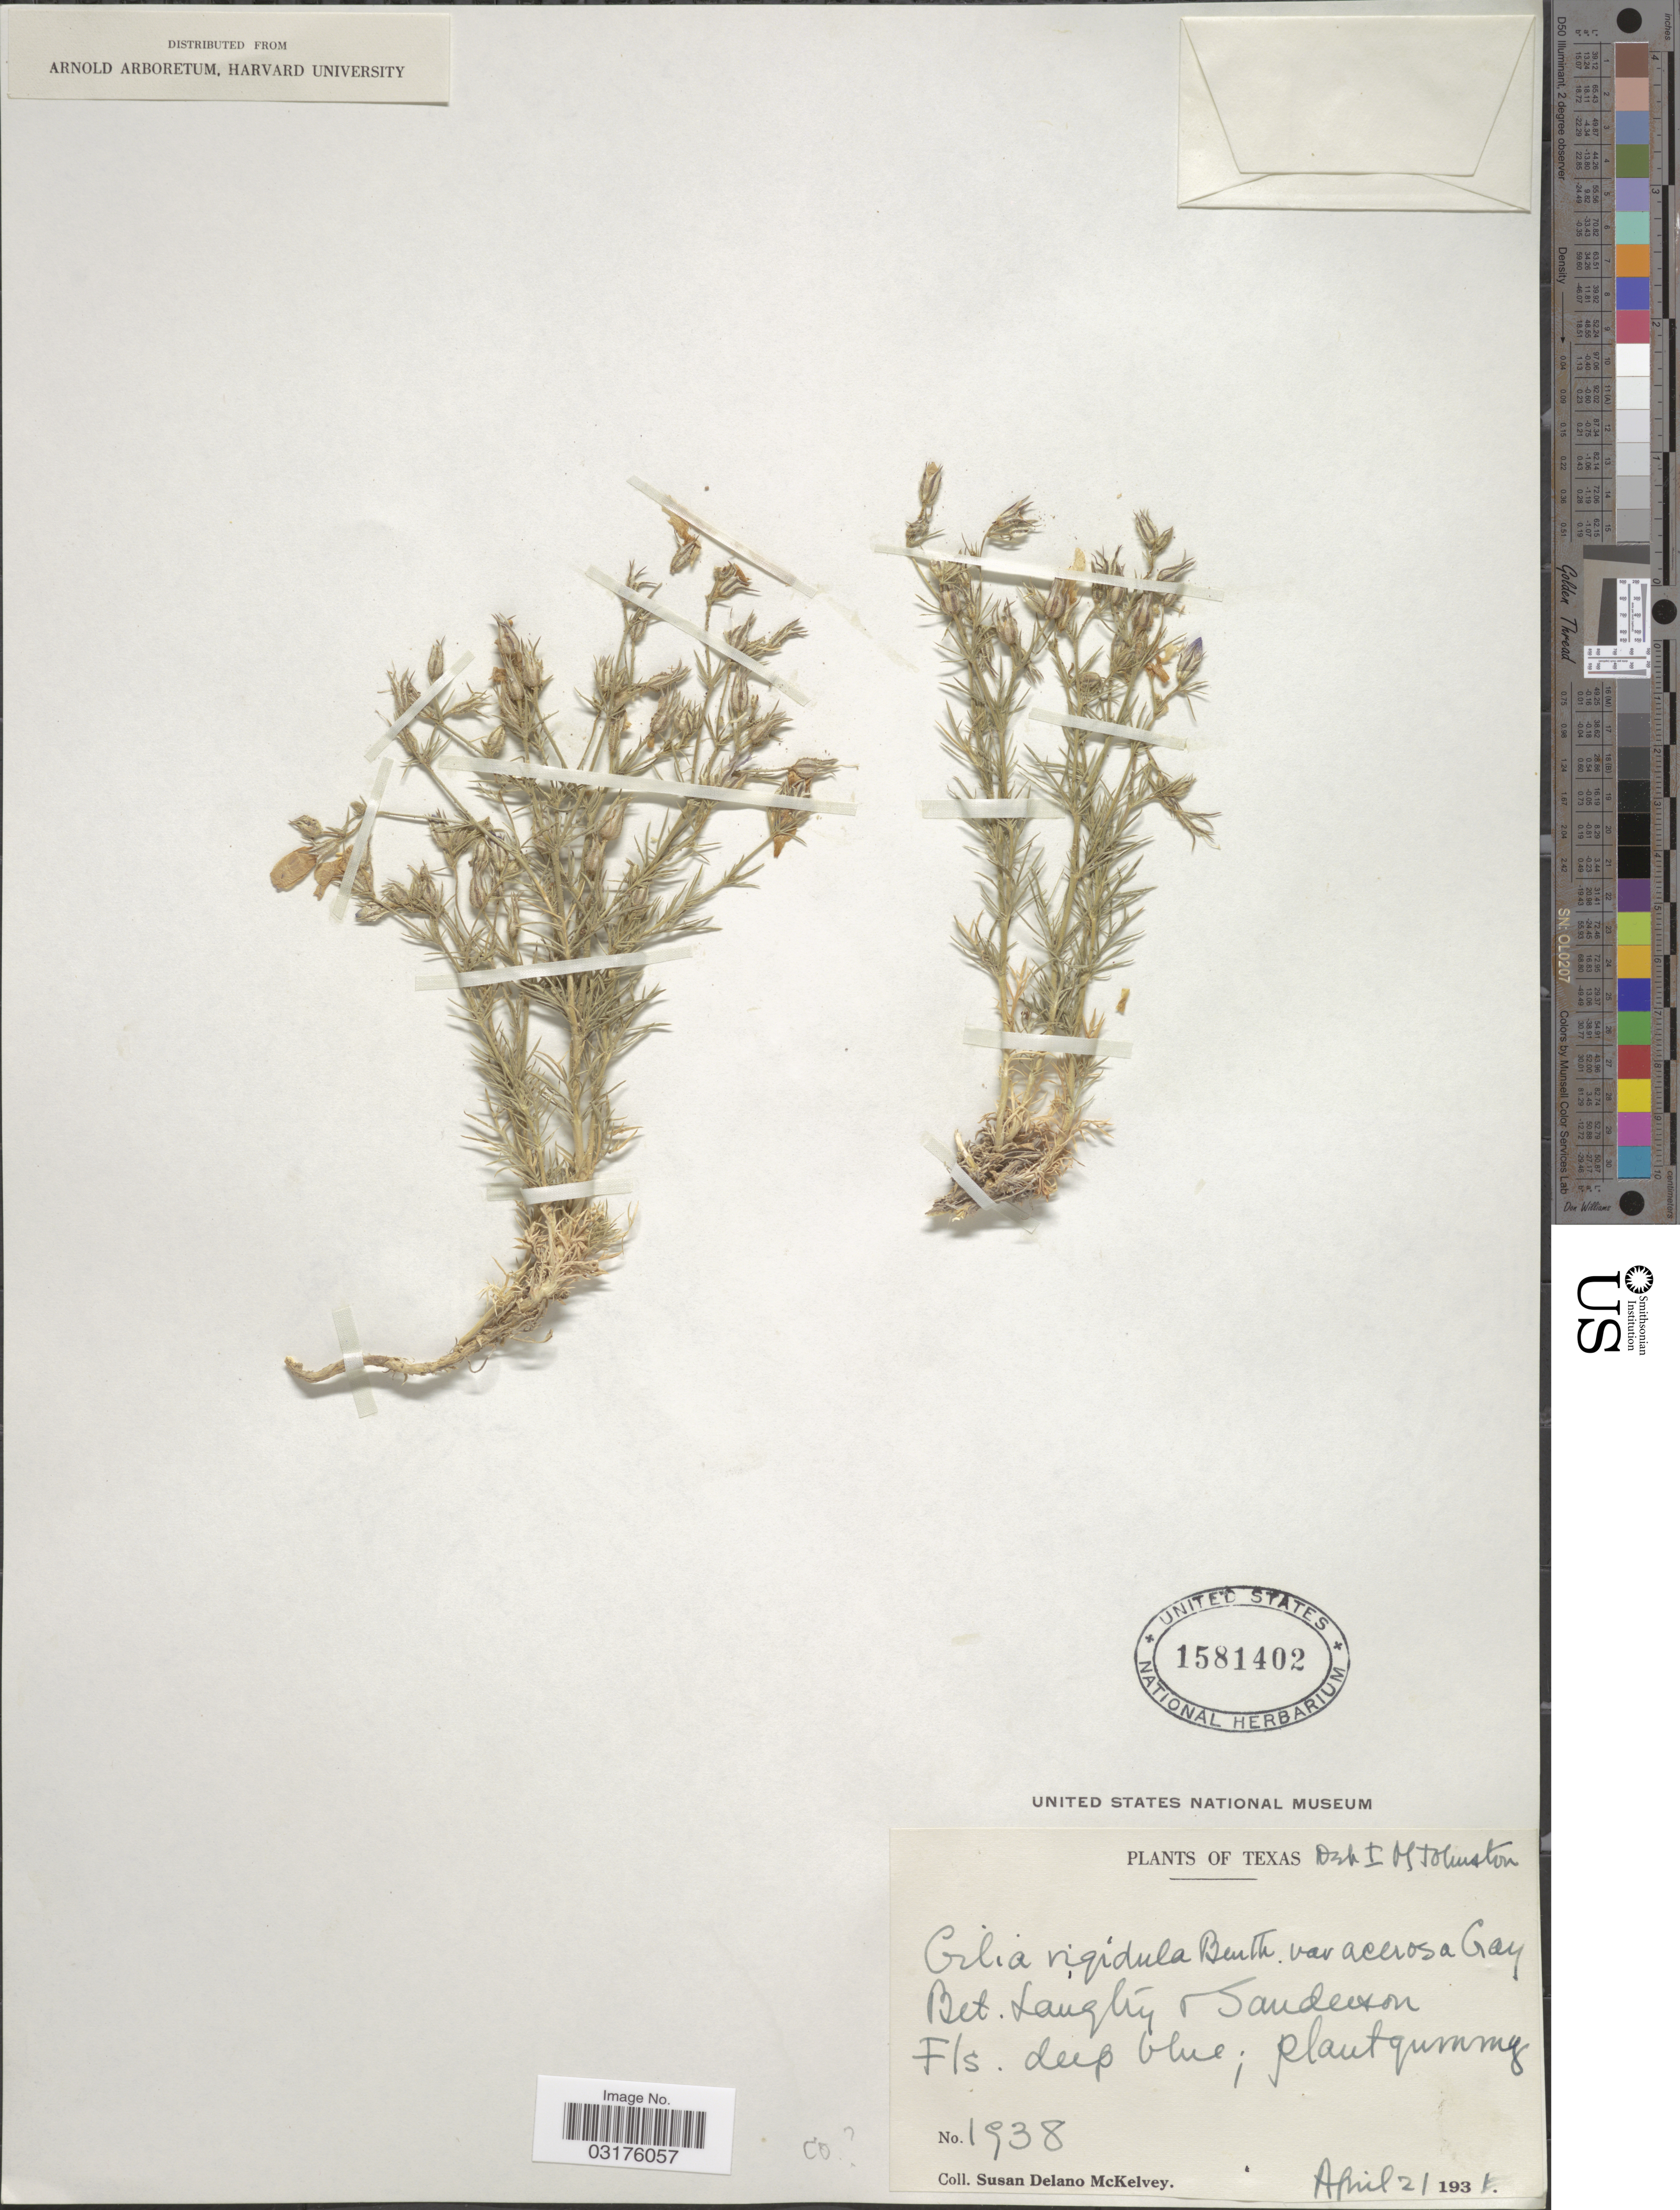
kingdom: Plantae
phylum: Tracheophyta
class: Magnoliopsida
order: Ericales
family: Polemoniaceae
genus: Giliastrum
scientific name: Giliastrum acerosum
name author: (A. Gray) Rydb.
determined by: Strong, Mark T., (BOT), Smithsonian Institution - National Museum of Natural History (UNITED STATES)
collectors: S. A. McKelvey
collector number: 1938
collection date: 1931-04-21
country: United States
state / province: Texas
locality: Bet. Langley & Sanderson.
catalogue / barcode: US 1581402